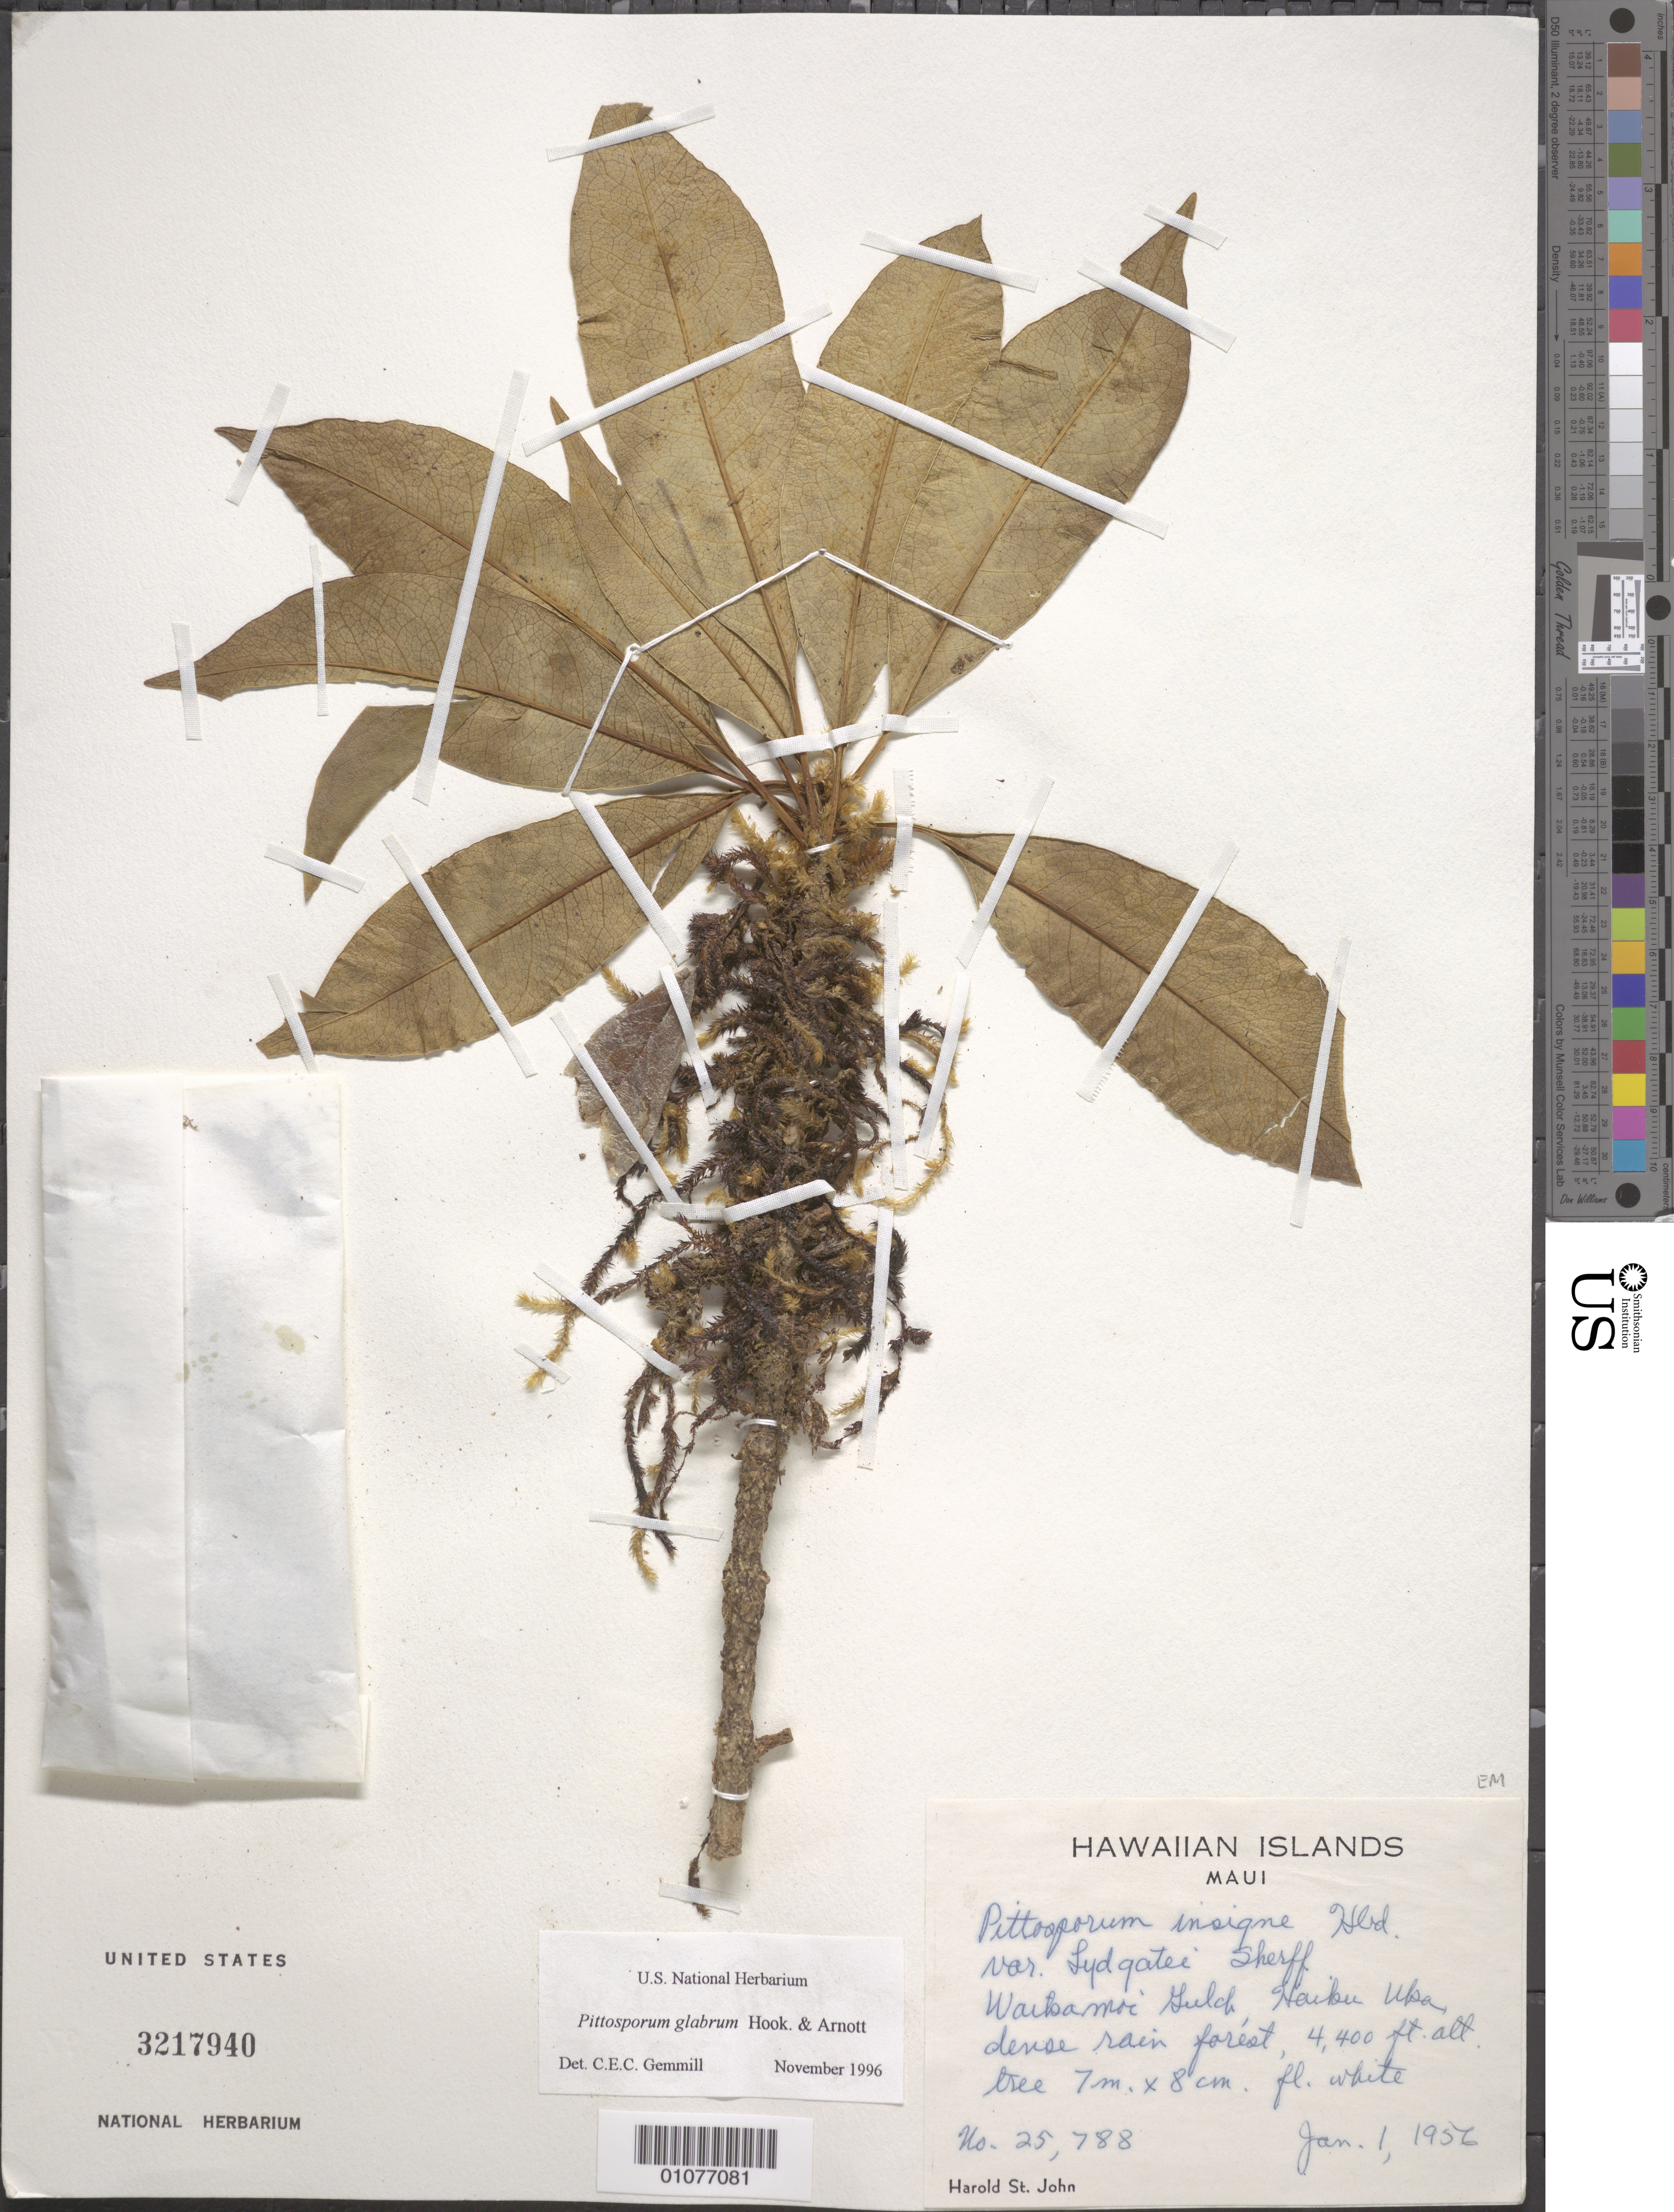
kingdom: Plantae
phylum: Tracheophyta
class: Magnoliopsida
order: Apiales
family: Pittosporaceae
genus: Pittosporum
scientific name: Pittosporum glabrum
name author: Hook. & Arn.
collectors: H. St. John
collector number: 25788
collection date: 1956-01-01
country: United States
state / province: Hawaii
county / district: Maui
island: Maui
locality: Waikamoi Gulch, Haiku Uka, dense rainforest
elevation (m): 1341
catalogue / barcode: US 3217940